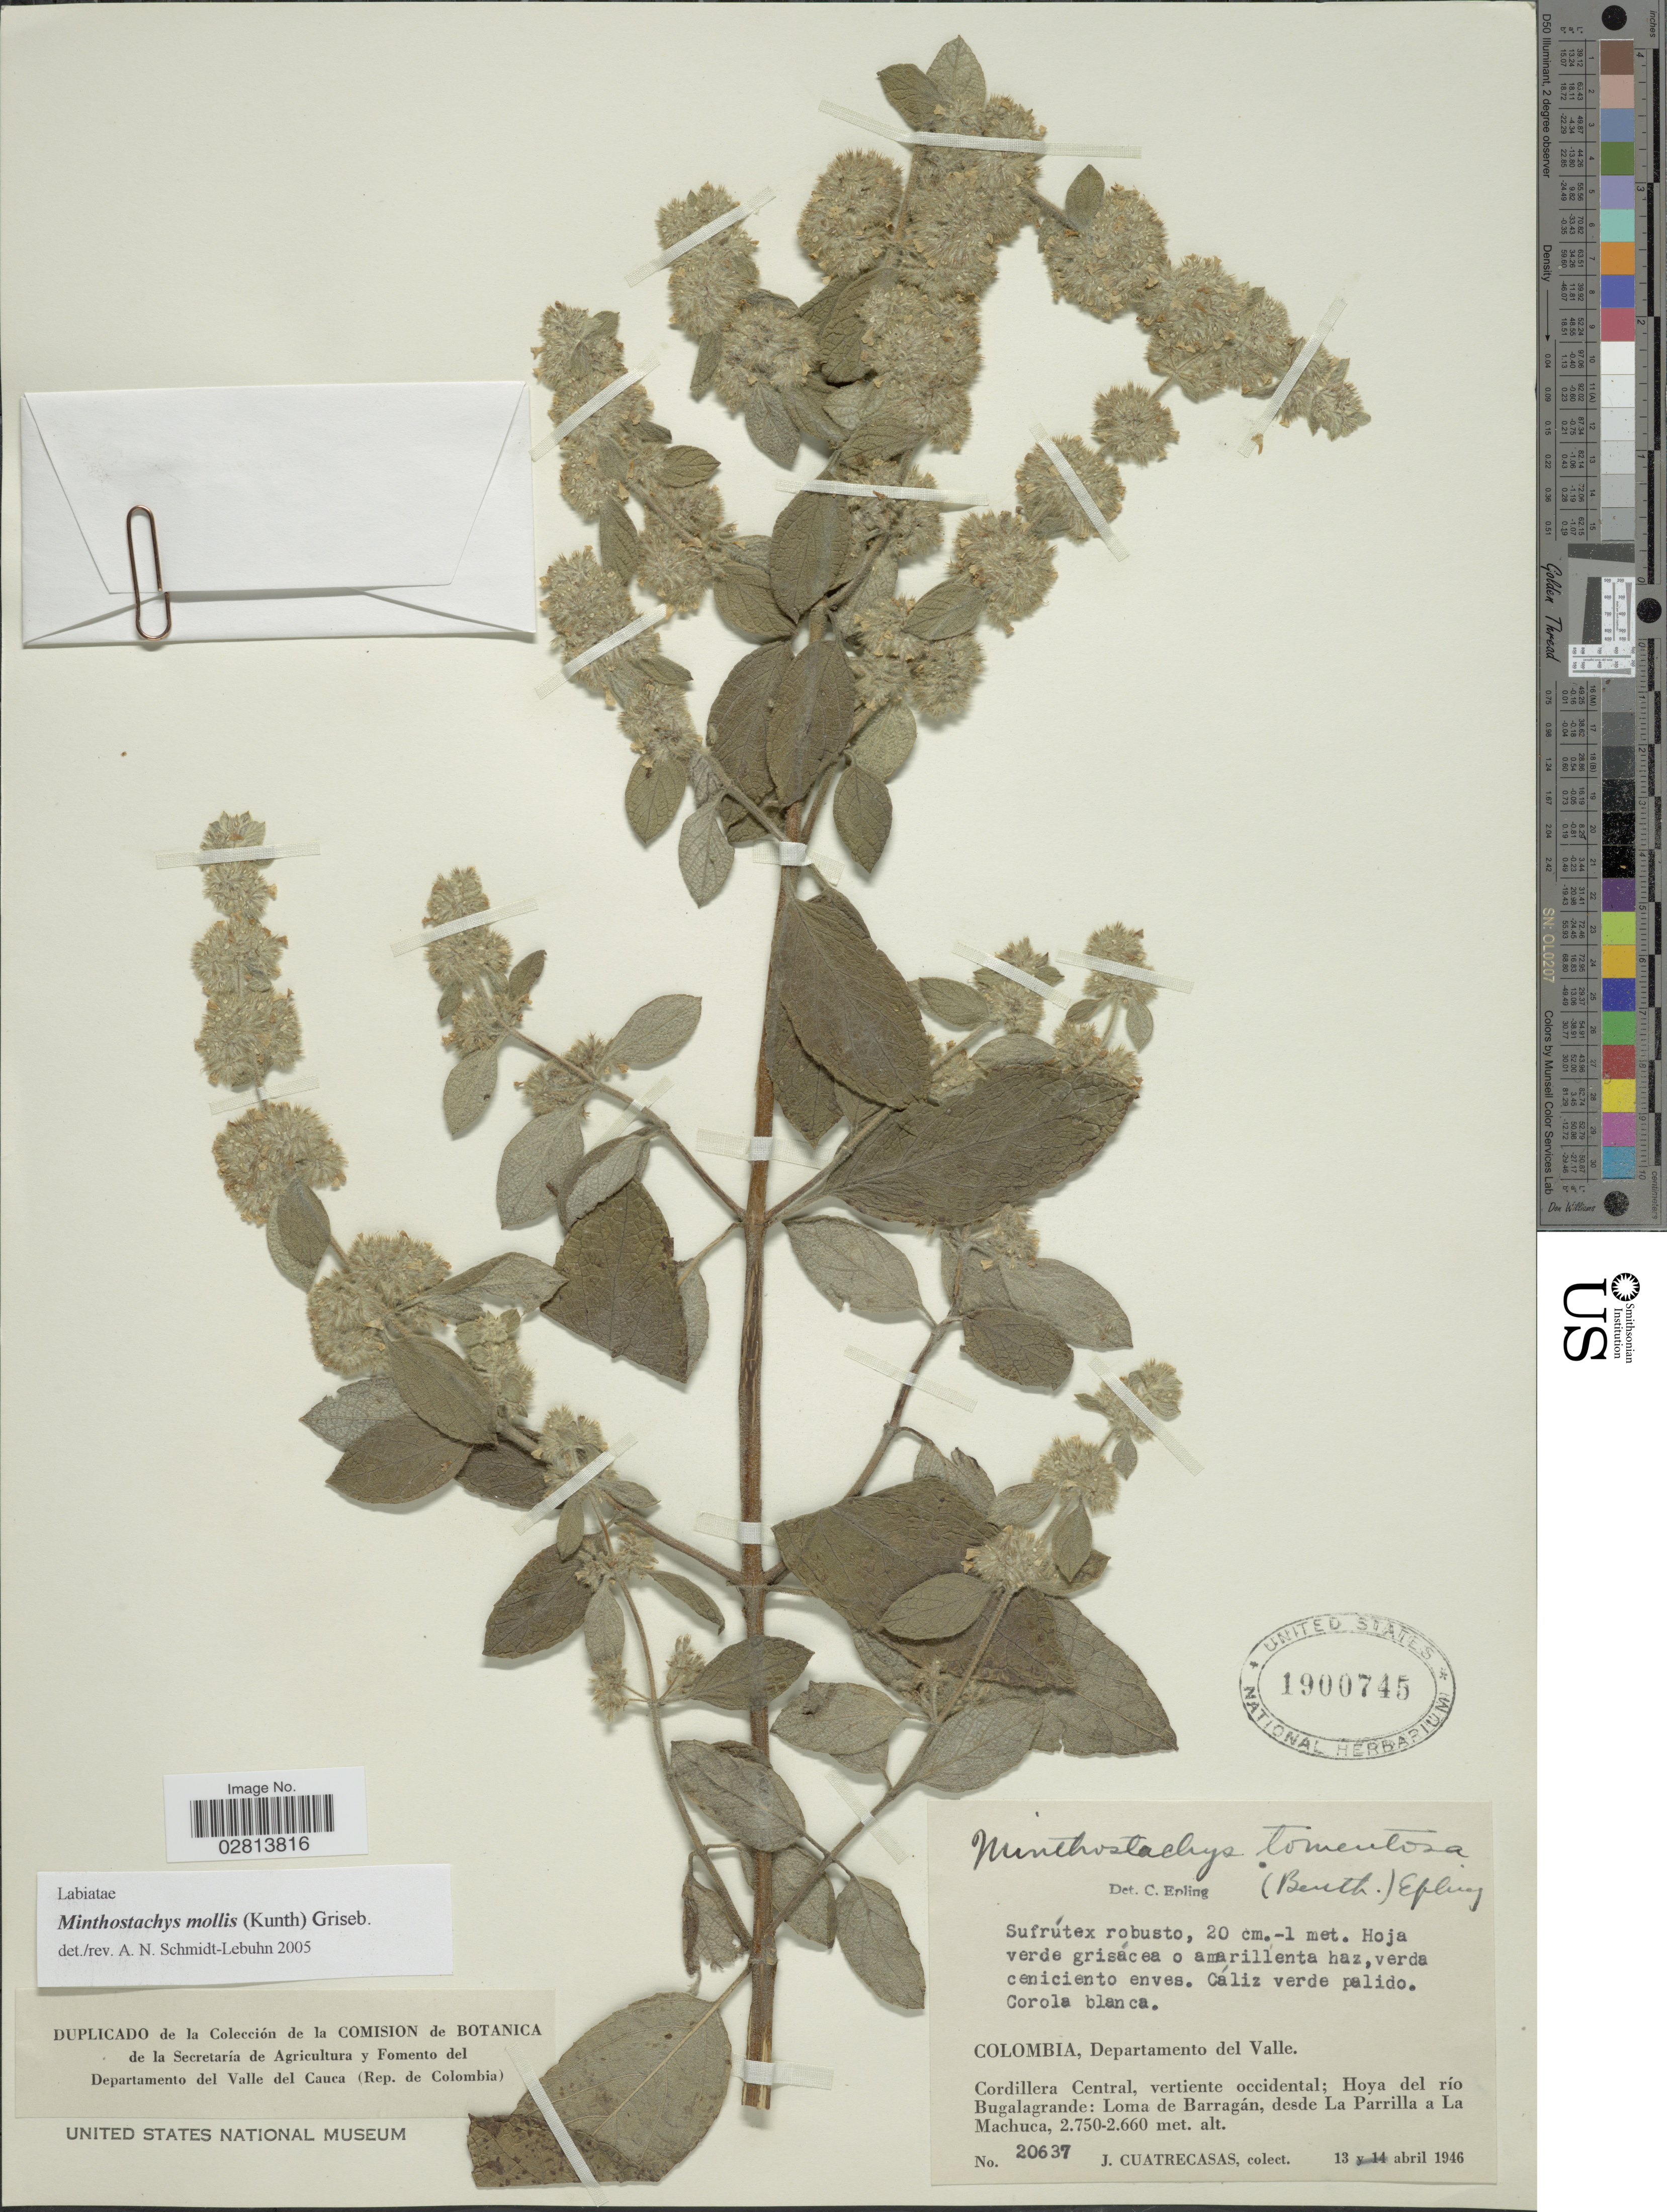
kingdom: Plantae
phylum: Tracheophyta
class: Magnoliopsida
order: Lamiales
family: Lamiaceae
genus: Minthostachys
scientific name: Minthostachys mollis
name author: (Kunth) Griseb.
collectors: J. Cuatrecasas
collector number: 20637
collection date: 1946-04-13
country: Colombia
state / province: Valle del Cauca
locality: Departamento del Valle. Cordillera Central, vertiente occidental; Hoya del río Bugalagrande: Loma de Barragán, desde La Parrilla a La Machuca.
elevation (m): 2660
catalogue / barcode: US 1900745